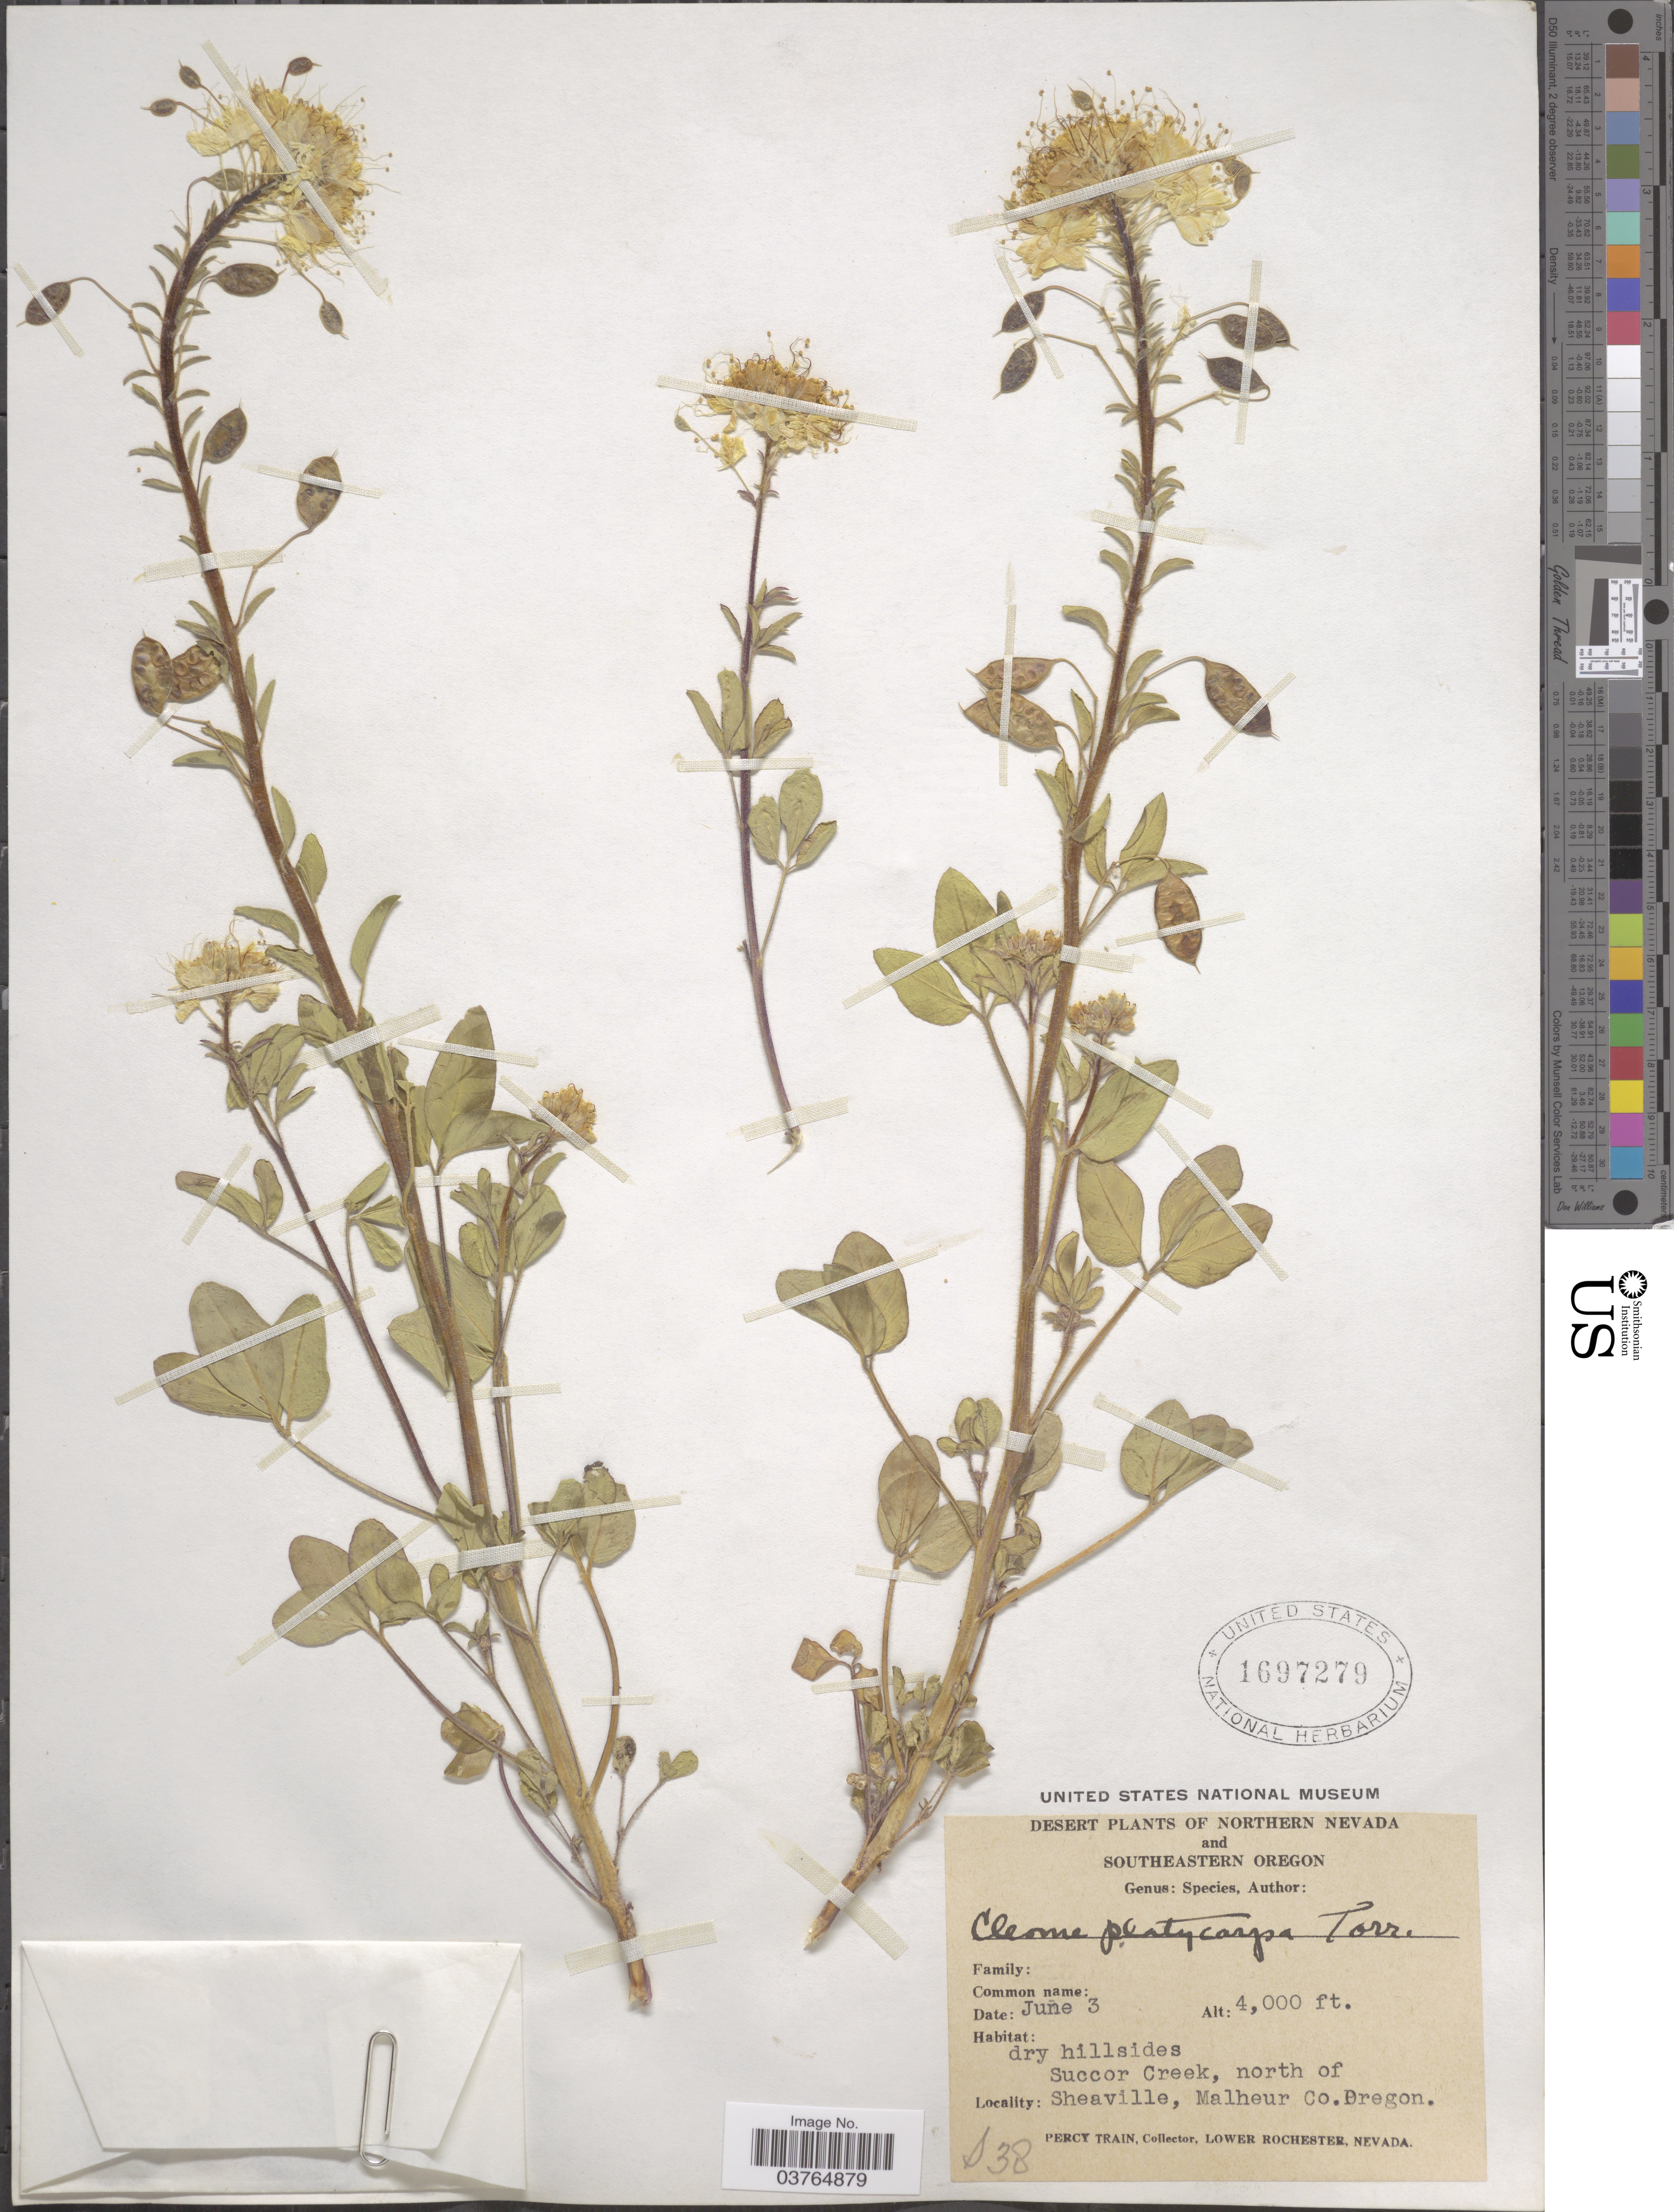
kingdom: Plantae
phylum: Tracheophyta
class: Magnoliopsida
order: Brassicales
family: Cleomaceae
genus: Cleomella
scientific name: Cleomella platycarpa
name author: (Torr.) Roalson & J.C. Hall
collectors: P. Train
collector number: S38*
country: United States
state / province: Oregon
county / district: Malheur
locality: Southeastern Oregon. Succor Creek, north of Sheaville, Malheur Co.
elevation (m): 1219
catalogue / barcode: US 1697279